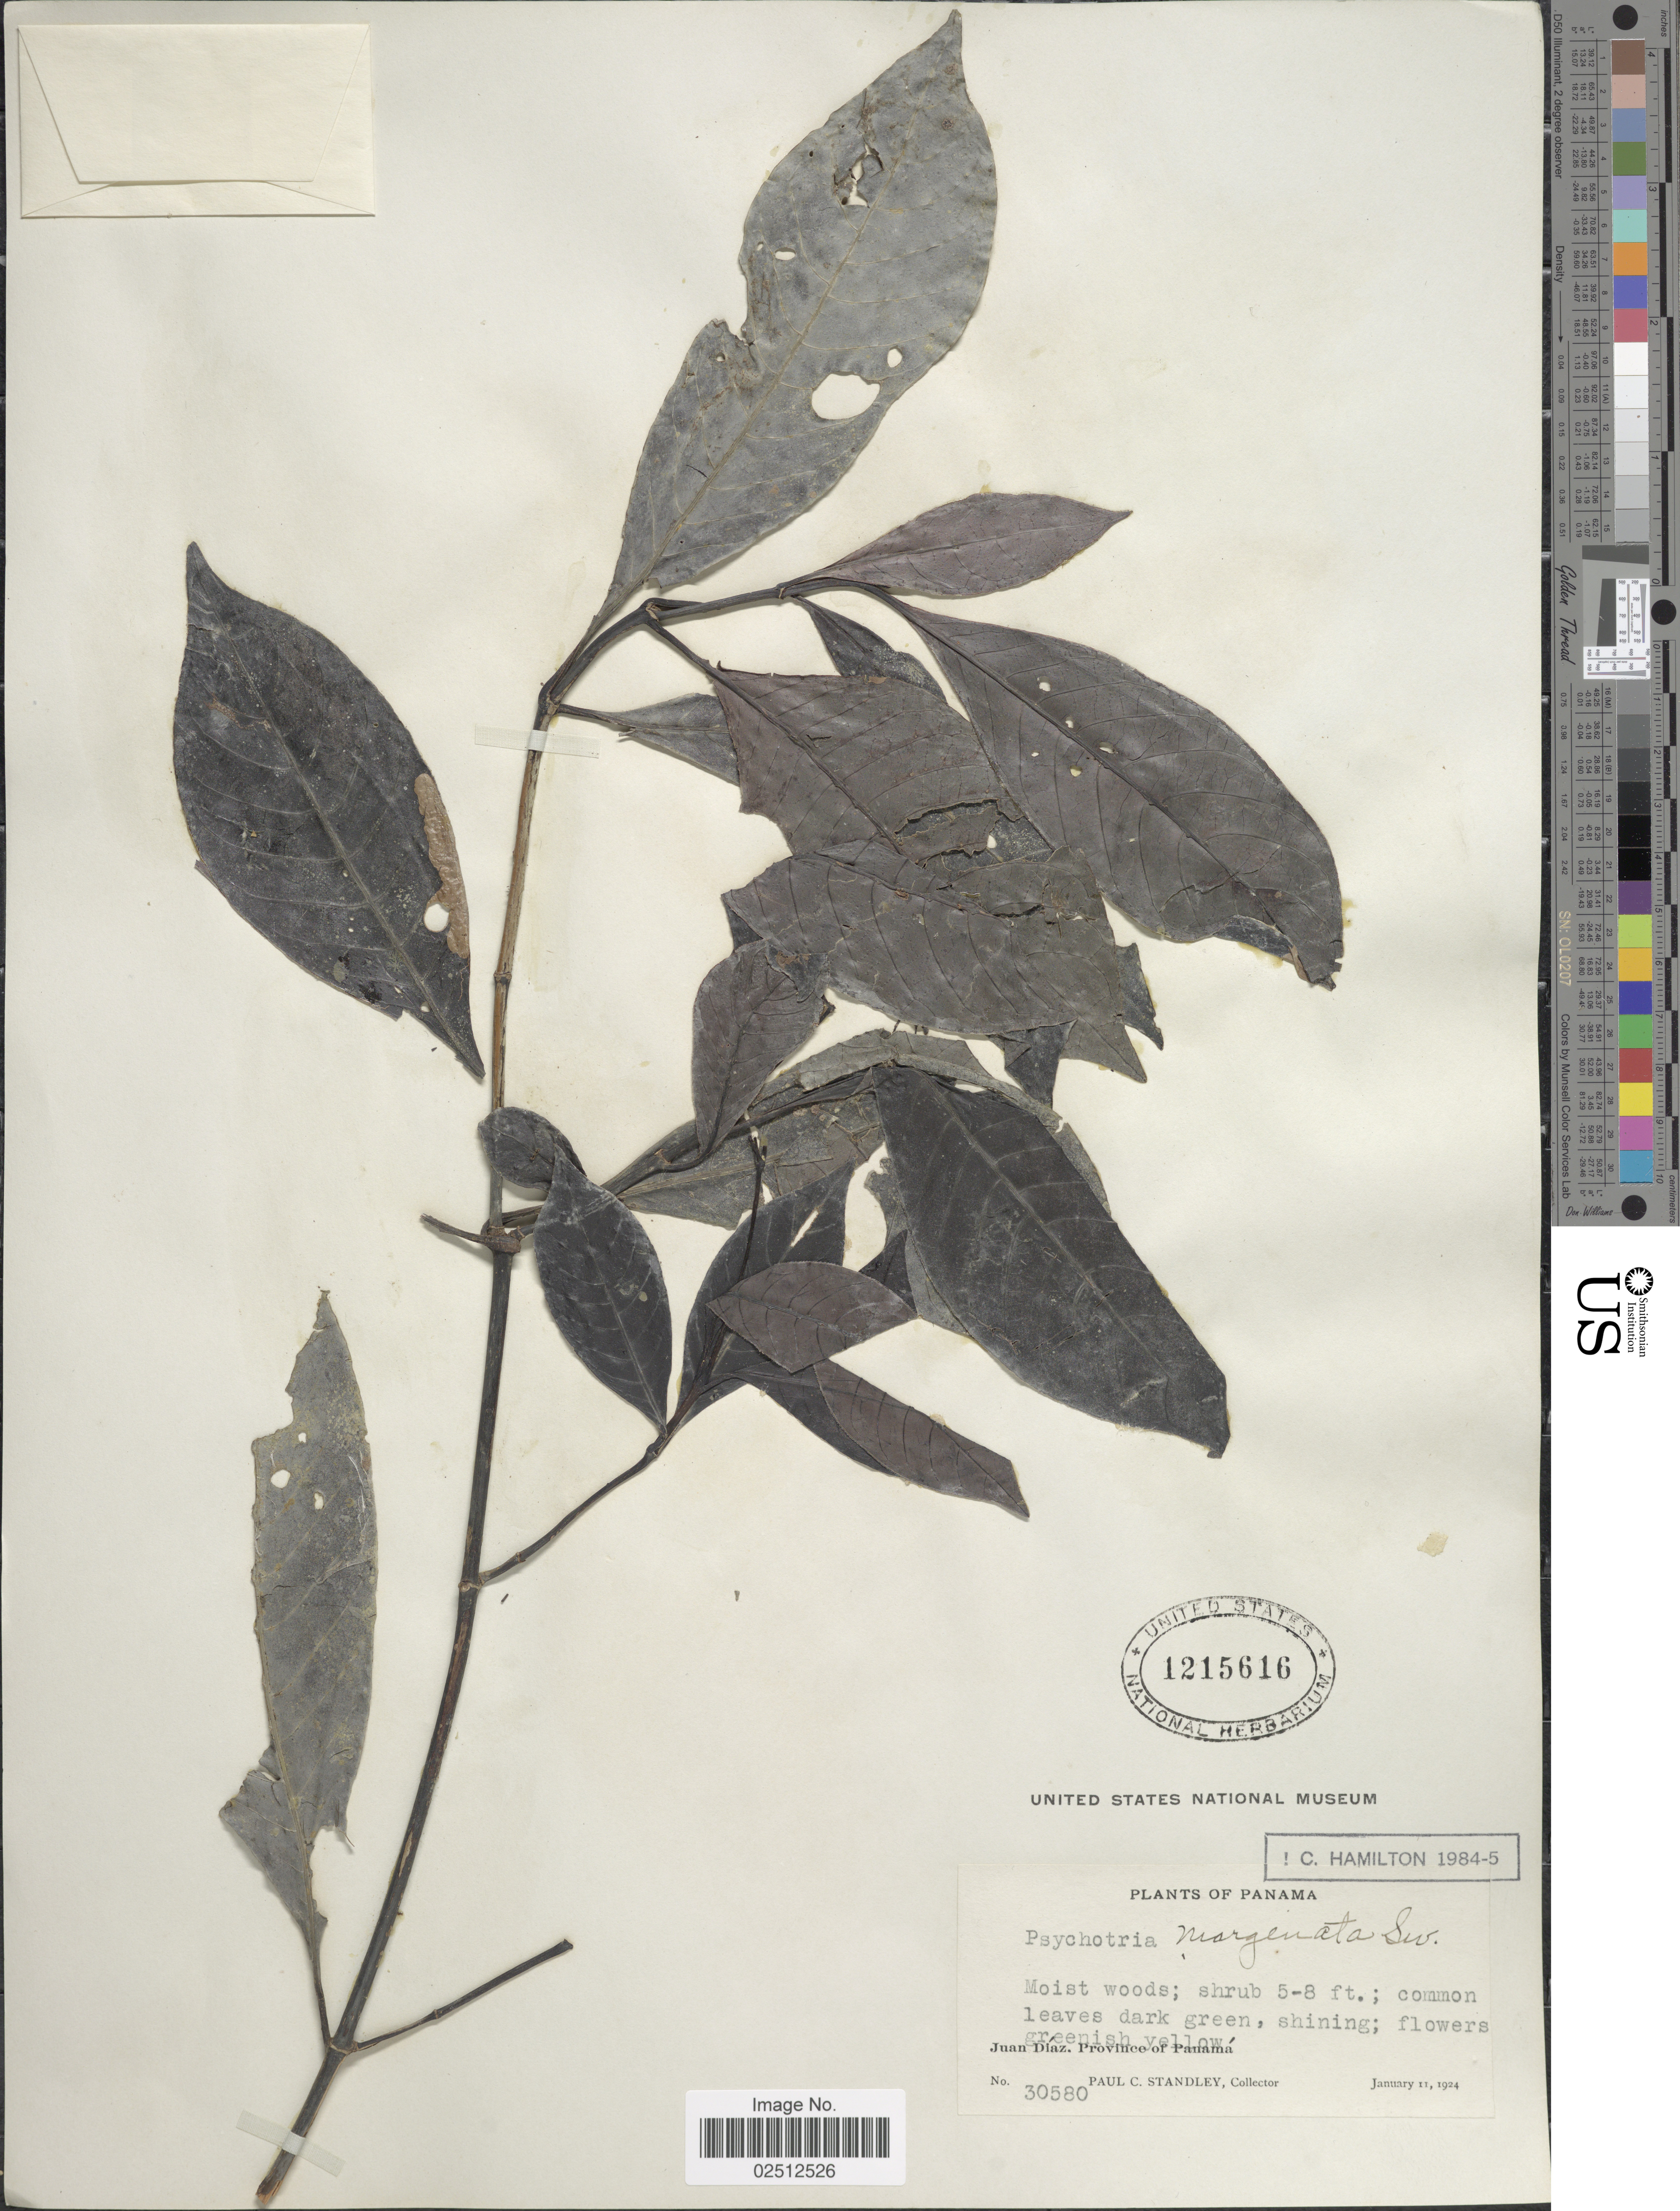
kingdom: Plantae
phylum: Tracheophyta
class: Magnoliopsida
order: Gentianales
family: Rubiaceae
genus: Psychotria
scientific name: Psychotria marginata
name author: Sw.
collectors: P. C. Standley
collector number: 30580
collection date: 1924-01-11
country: Panama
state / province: Panamá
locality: Juan Diaz, Province of Panama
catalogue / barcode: US 1215616